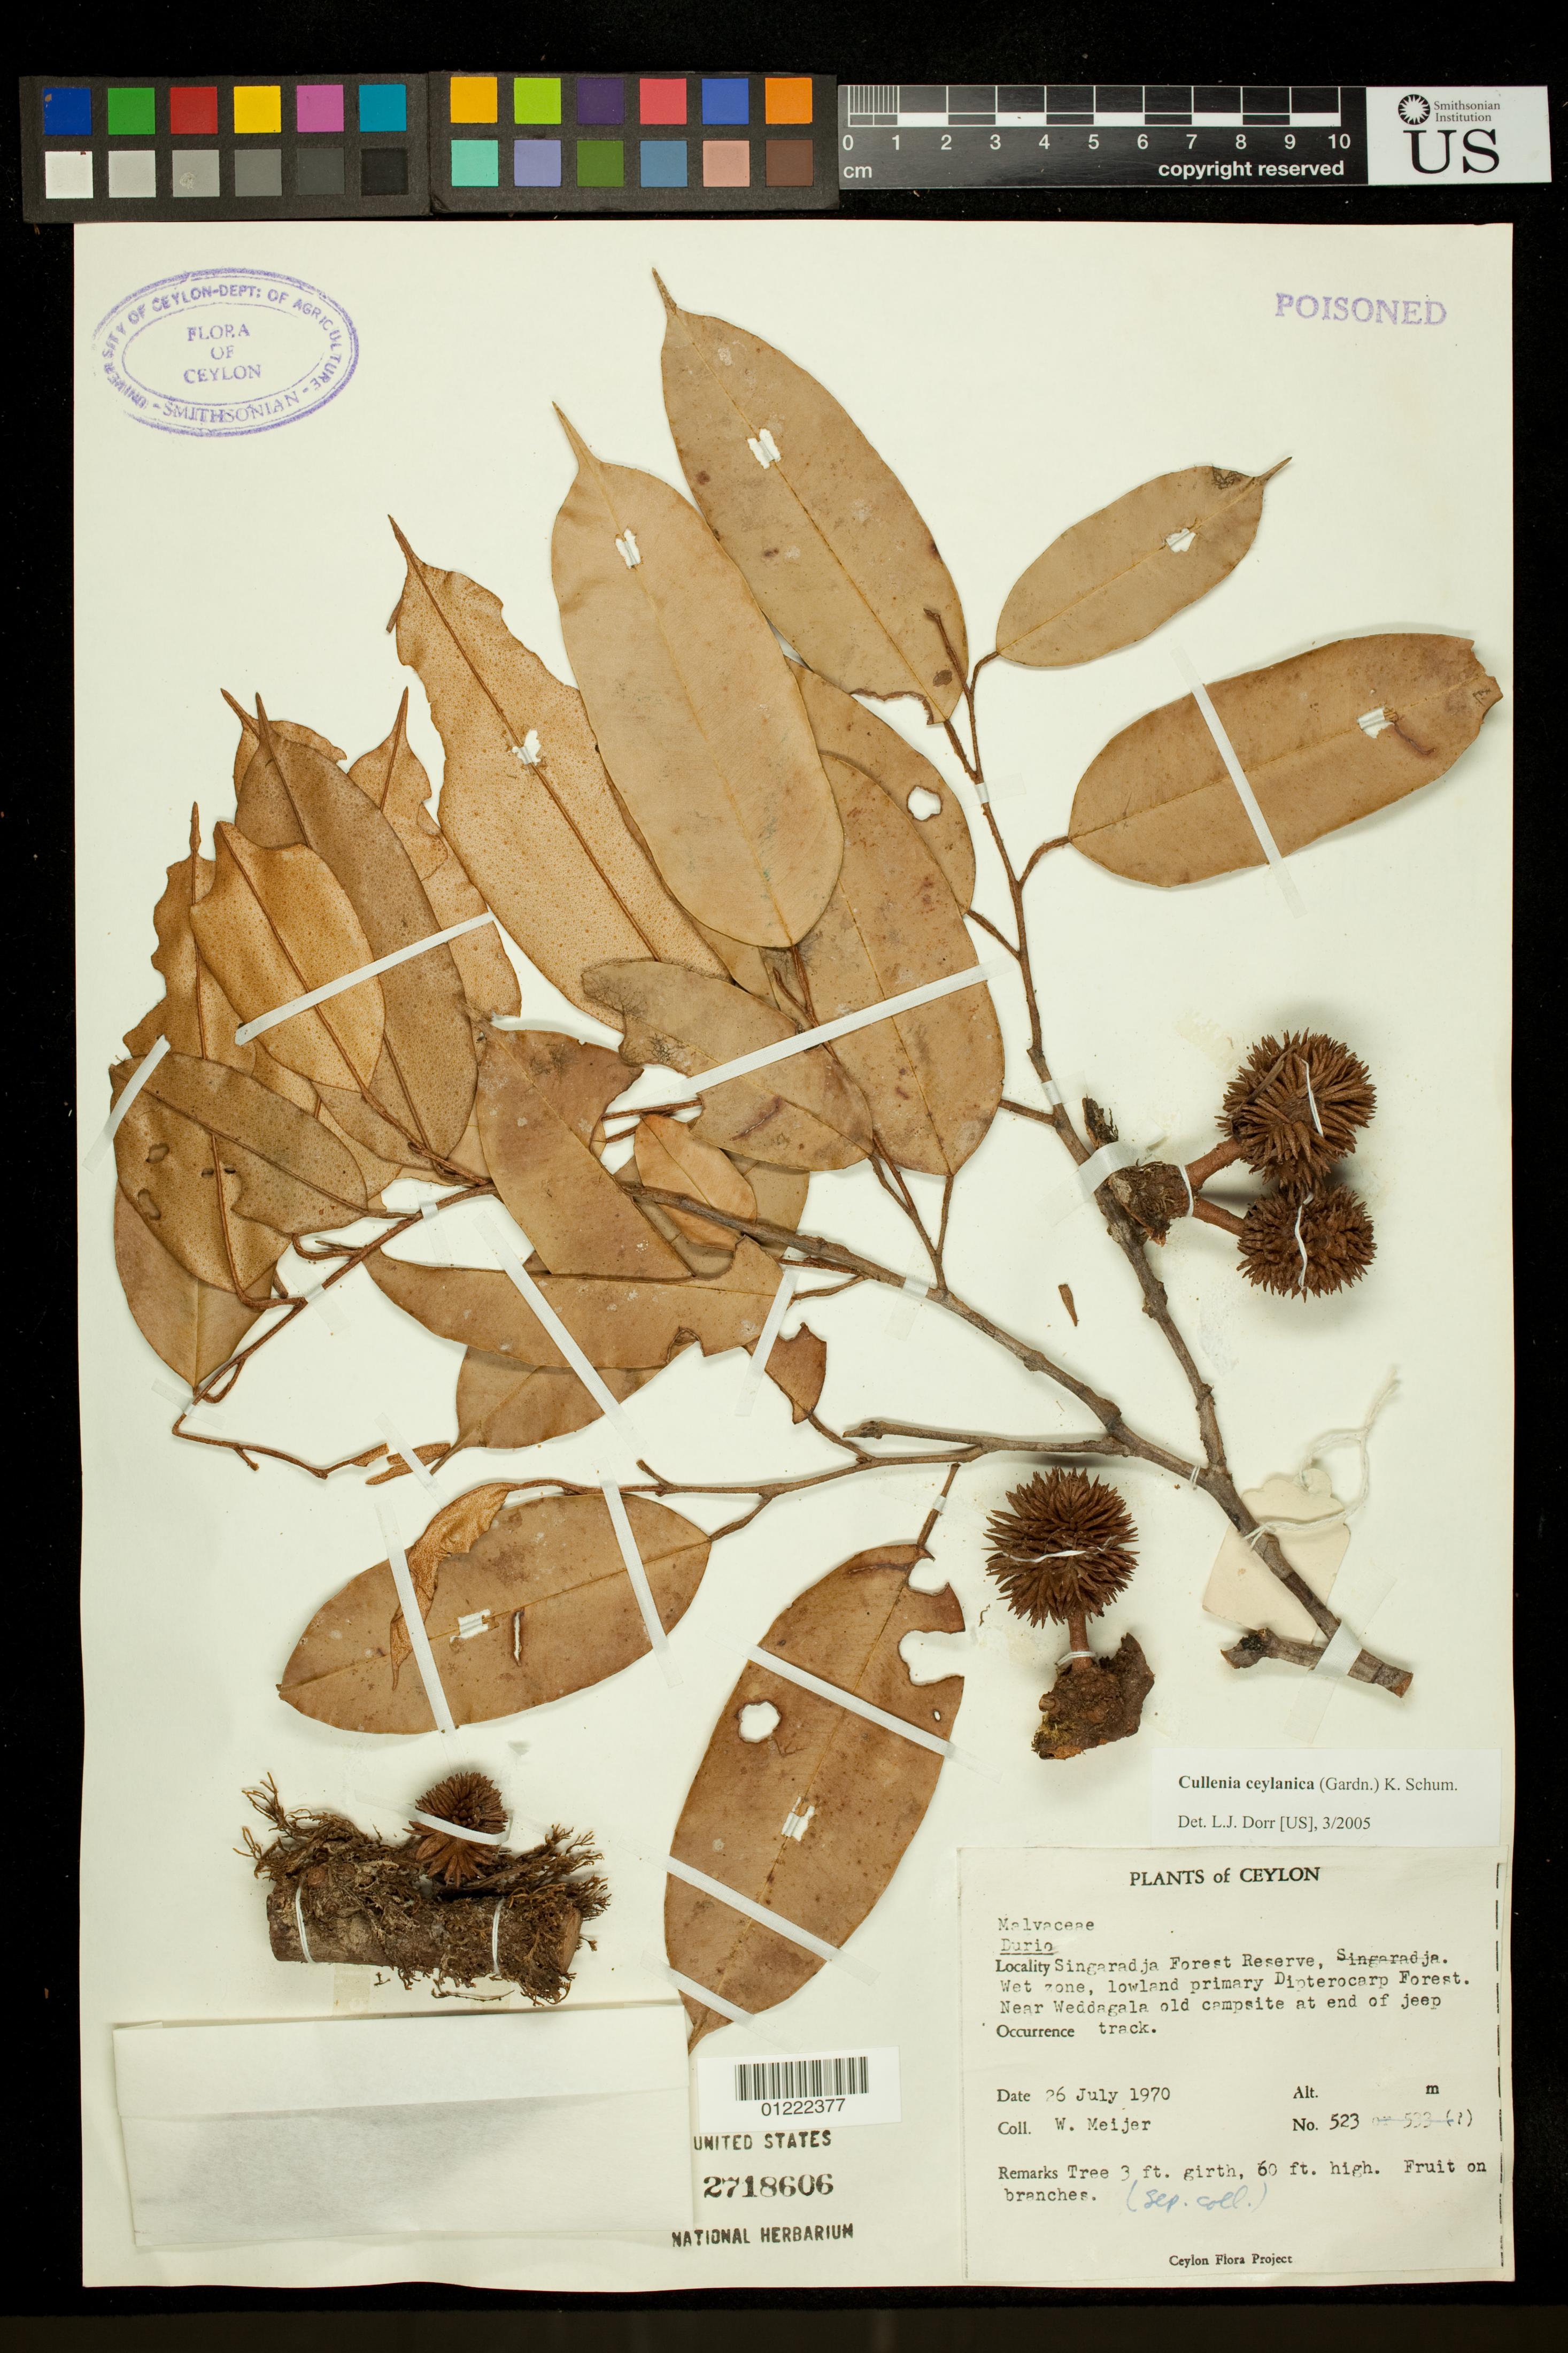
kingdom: Plantae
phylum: Tracheophyta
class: Magnoliopsida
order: Malvales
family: Malvaceae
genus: Cullenia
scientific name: Cullenia ceylanica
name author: (Gardner) K. Schum.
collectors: W. Meijer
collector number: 523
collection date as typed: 7/26/1970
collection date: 1970-07-26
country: Sri Lanka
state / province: Sabaragamuwa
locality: Singaradja Forest Reserve, Wet zone, lowland primary Dipterocarp Forest. Near Weddagala old campsite at end of jeep track.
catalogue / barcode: US 2718606